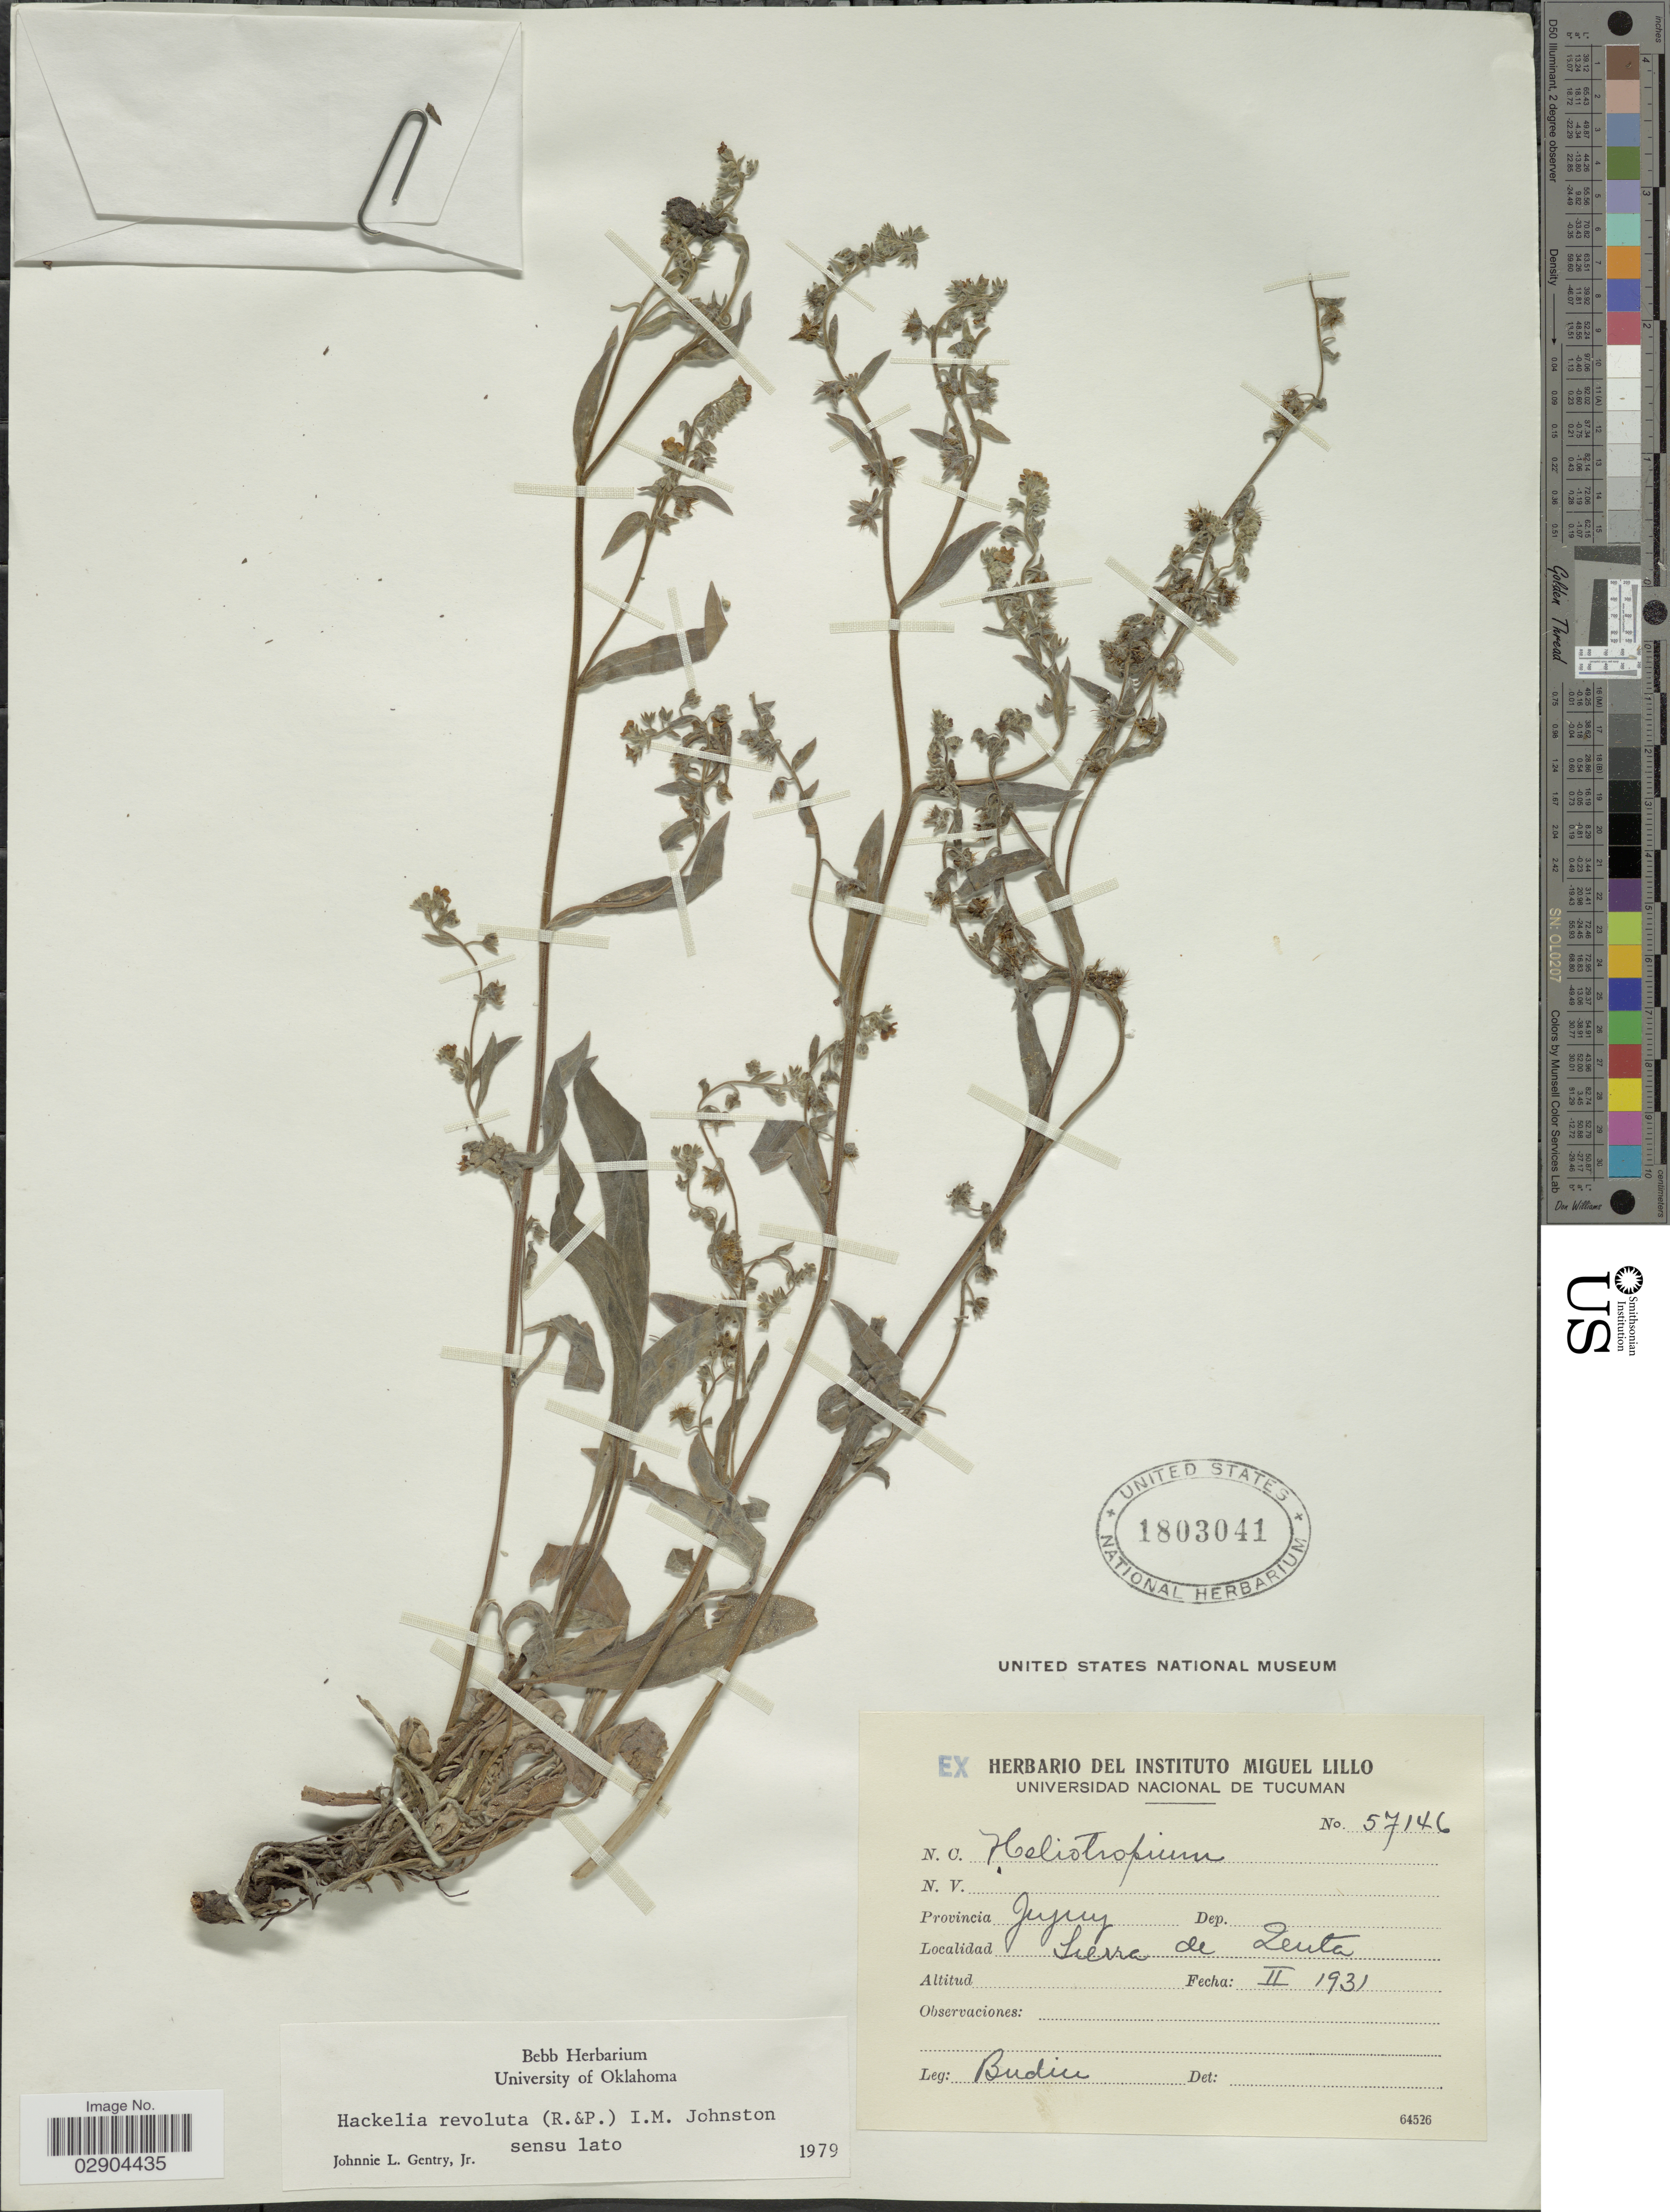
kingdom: Plantae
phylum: Tracheophyta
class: Magnoliopsida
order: Boraginales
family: Boraginaceae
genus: Hackelia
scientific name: Hackelia revoluta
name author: (Ruiz & Pav.) I.M. Johnst.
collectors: Budin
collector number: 57146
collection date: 1931-02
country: Argentina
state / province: Jujuy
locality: Provincia Jujuy. Sierra de Zenta.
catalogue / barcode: US 1803041